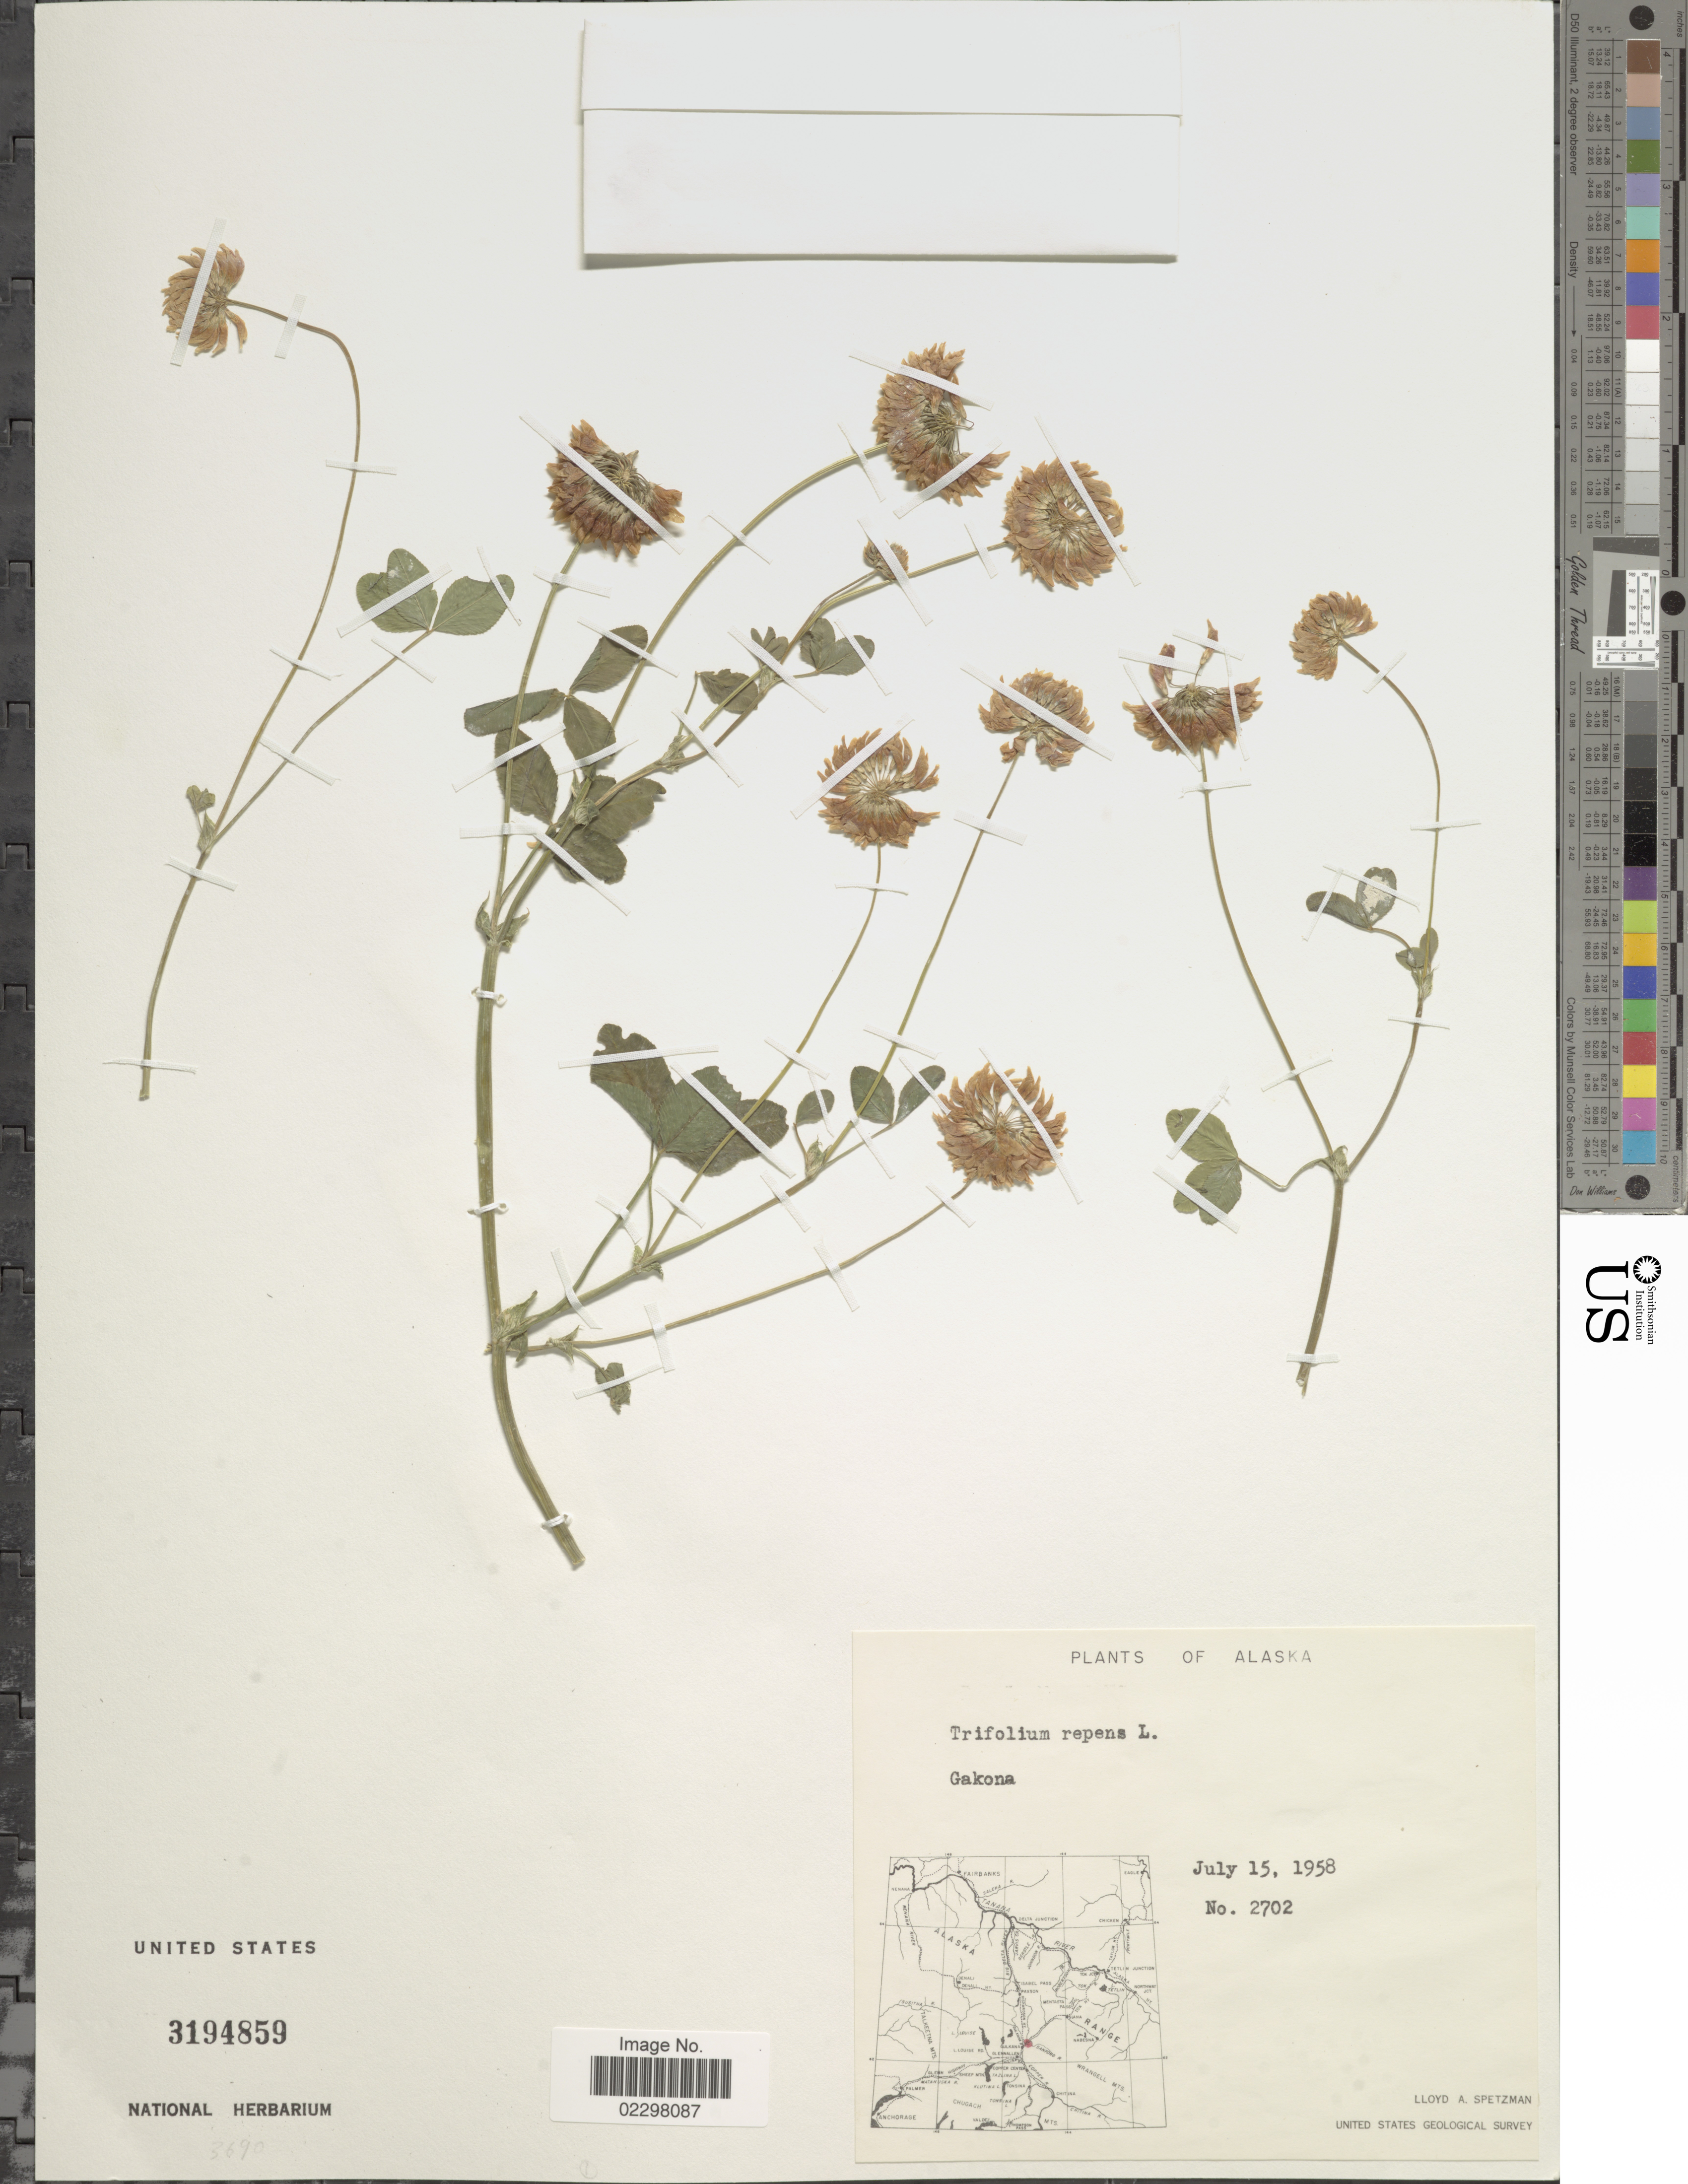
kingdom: Plantae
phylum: Tracheophyta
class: Magnoliopsida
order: Fabales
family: Fabaceae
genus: Trifolium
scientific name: Trifolium repens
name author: L.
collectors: L. Spetzman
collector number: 2702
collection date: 1958-07-15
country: United States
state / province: Alaska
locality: Gakona.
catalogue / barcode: US 3194859